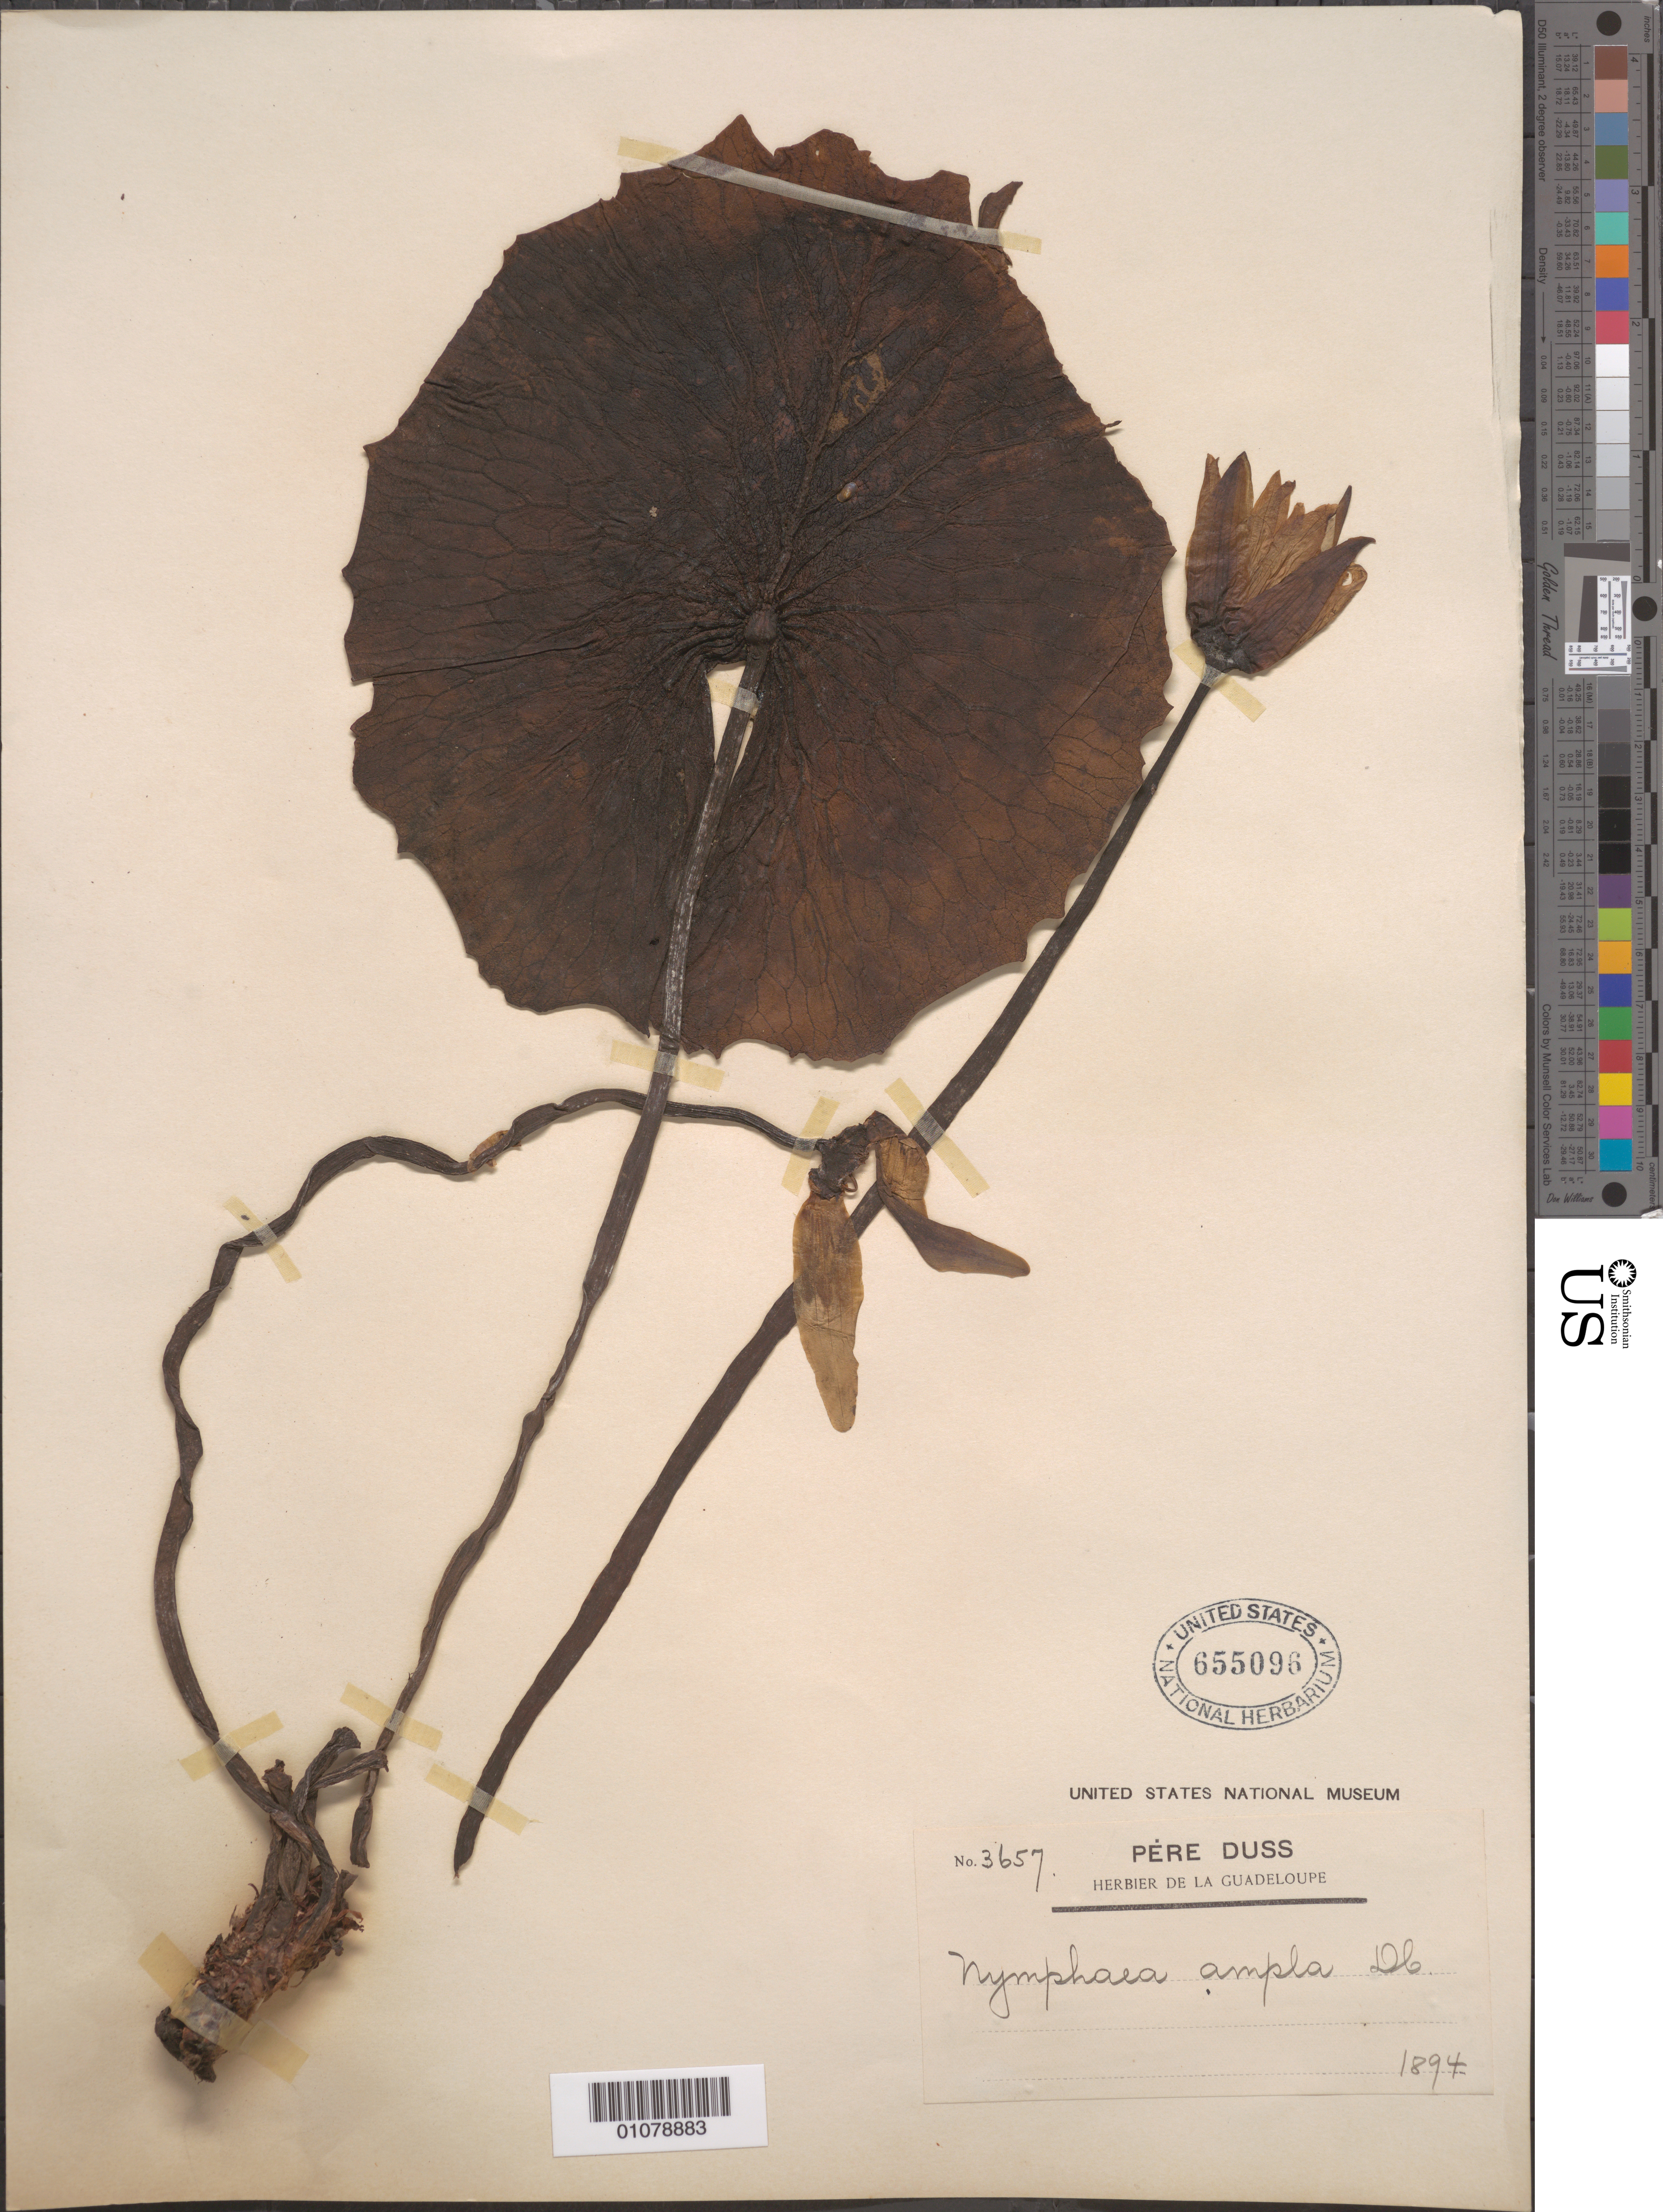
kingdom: Plantae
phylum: Tracheophyta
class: Magnoliopsida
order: Nymphaeales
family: Nymphaeaceae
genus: Nymphaea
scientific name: Nymphaea ampla var. pulchella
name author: (DC.) Casp.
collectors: Père Duss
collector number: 3657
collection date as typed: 1894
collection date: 1894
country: Guadeloupe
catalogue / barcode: US 655096